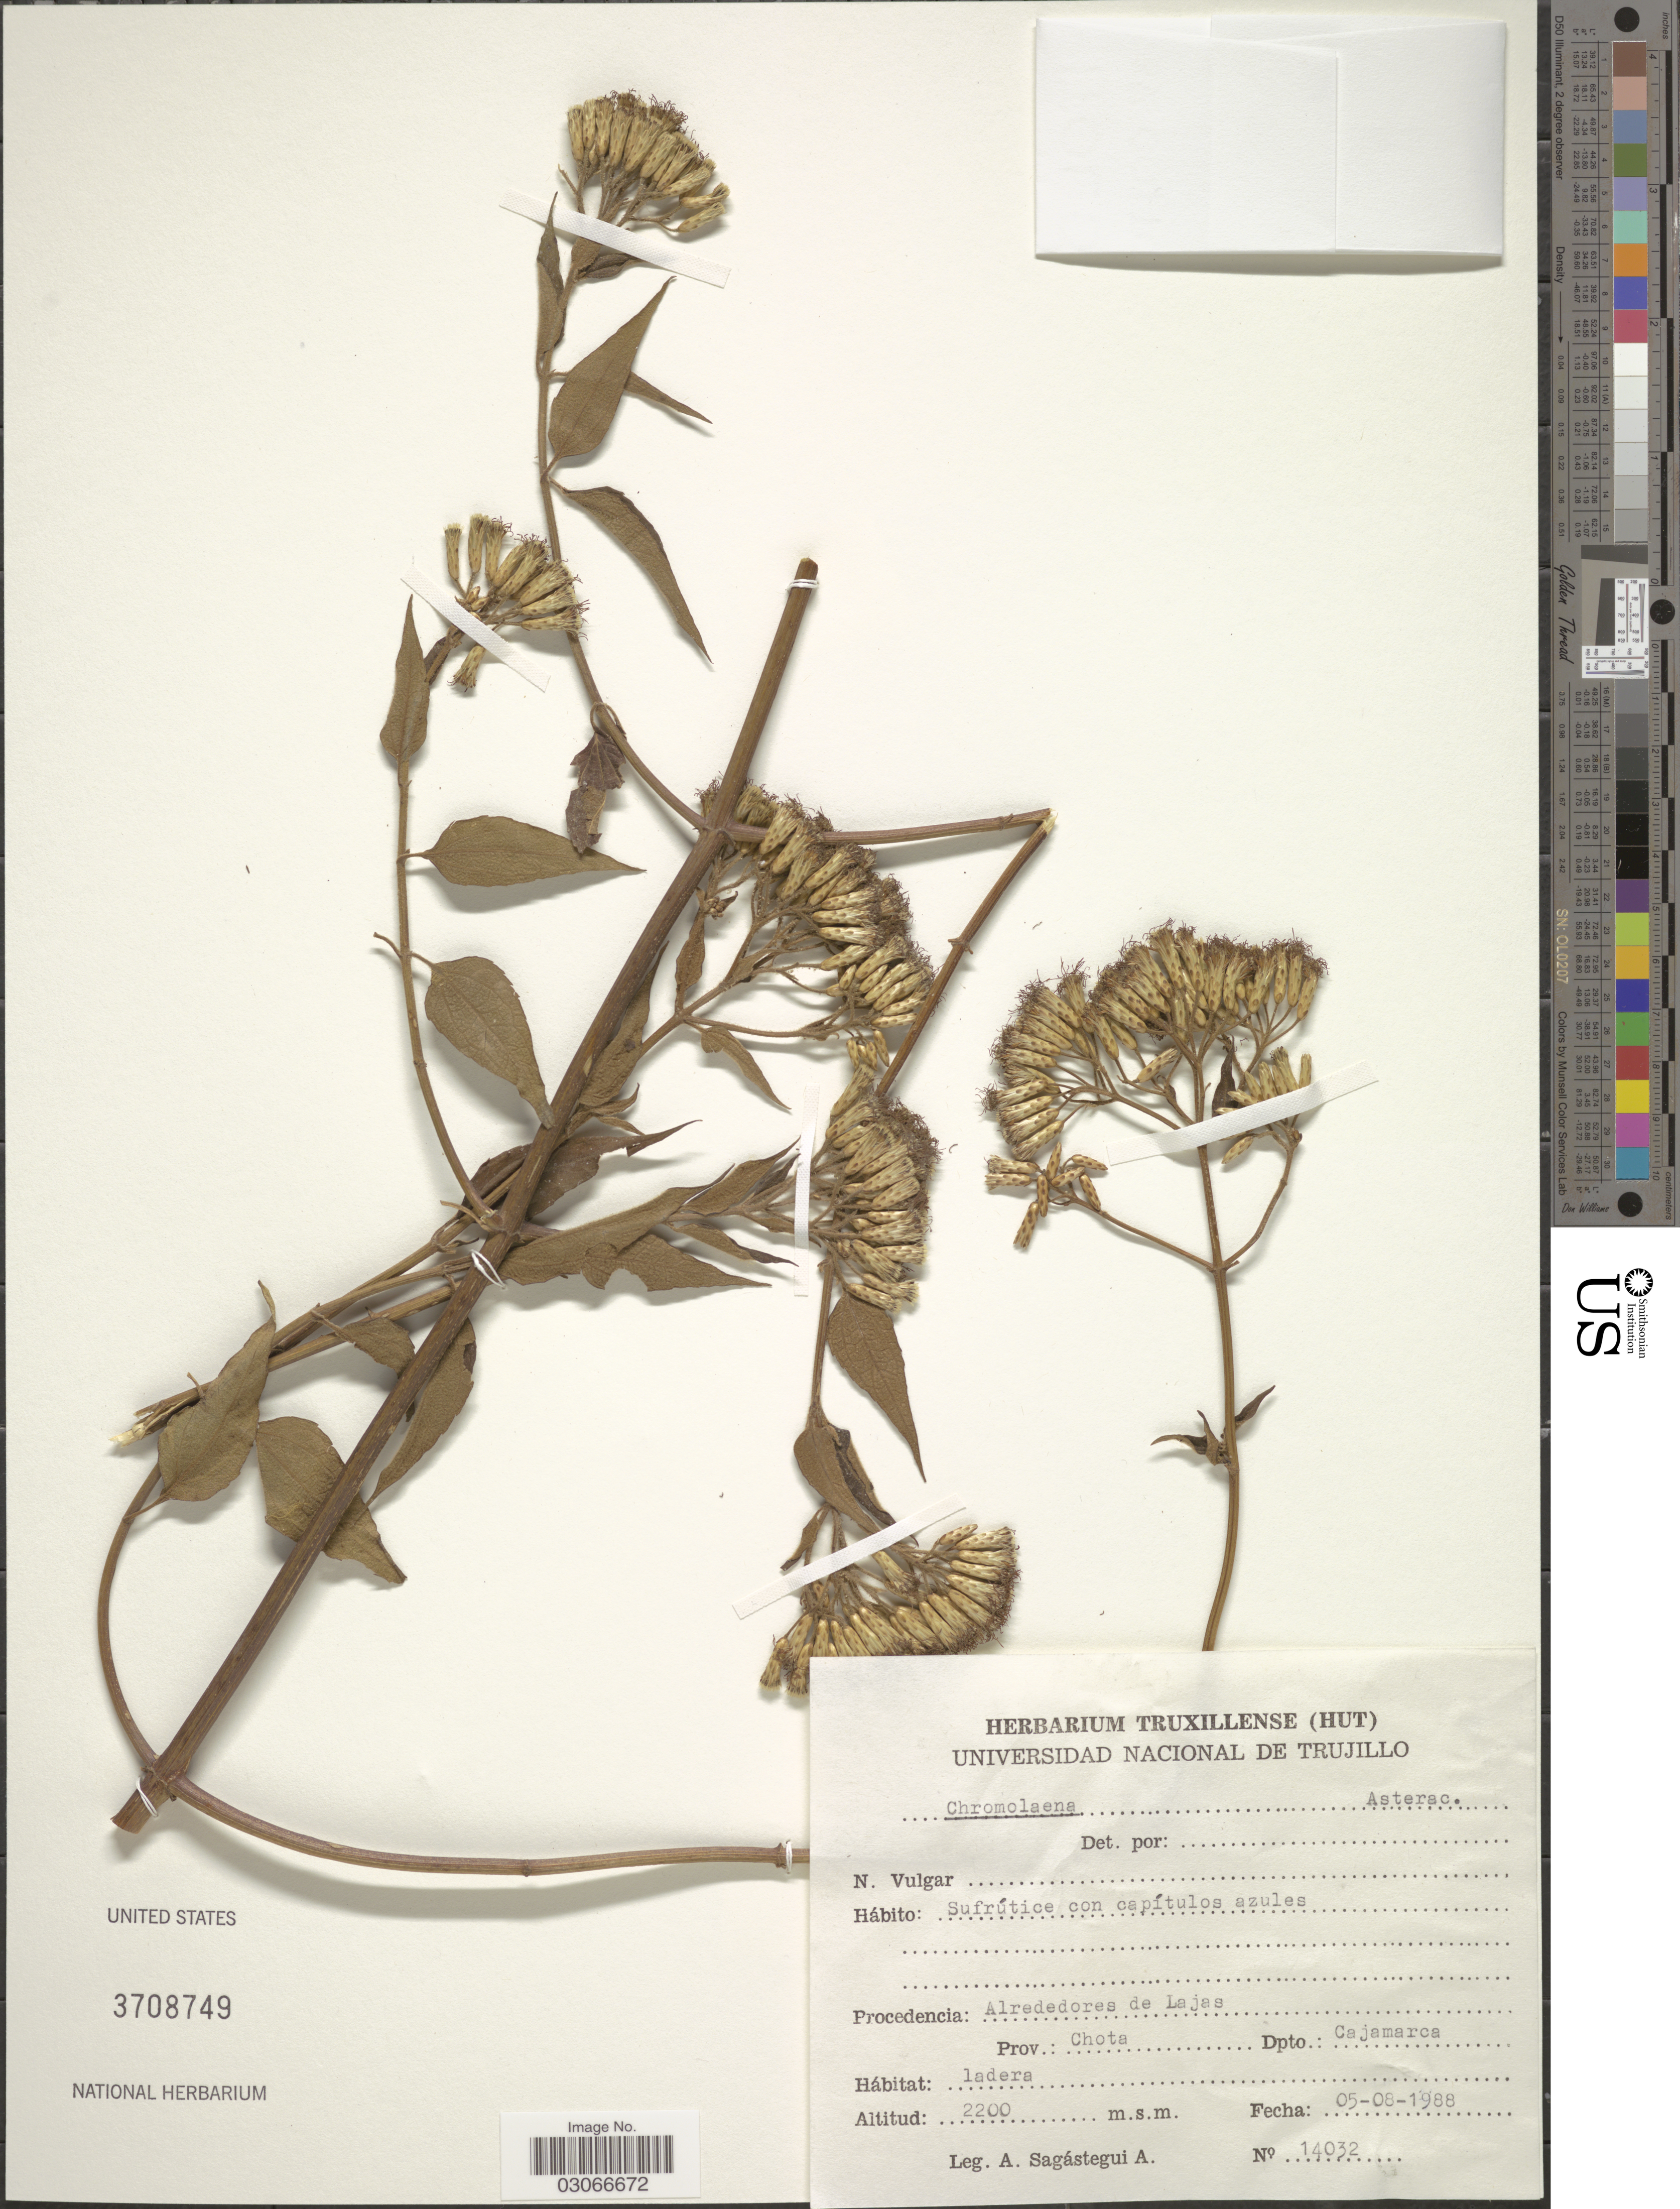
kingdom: Plantae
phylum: Tracheophyta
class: Magnoliopsida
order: Asterales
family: Asteraceae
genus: Chromolaena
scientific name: Chromolaena sp.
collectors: A. Sagástegui A.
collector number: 14032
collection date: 1988-08-05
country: Peru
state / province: Cajamarca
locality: Procedencia: Alrededores de Lajas. Prov.: Chota. Dpto.: Cajamarca.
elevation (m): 2200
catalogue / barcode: US 3708749